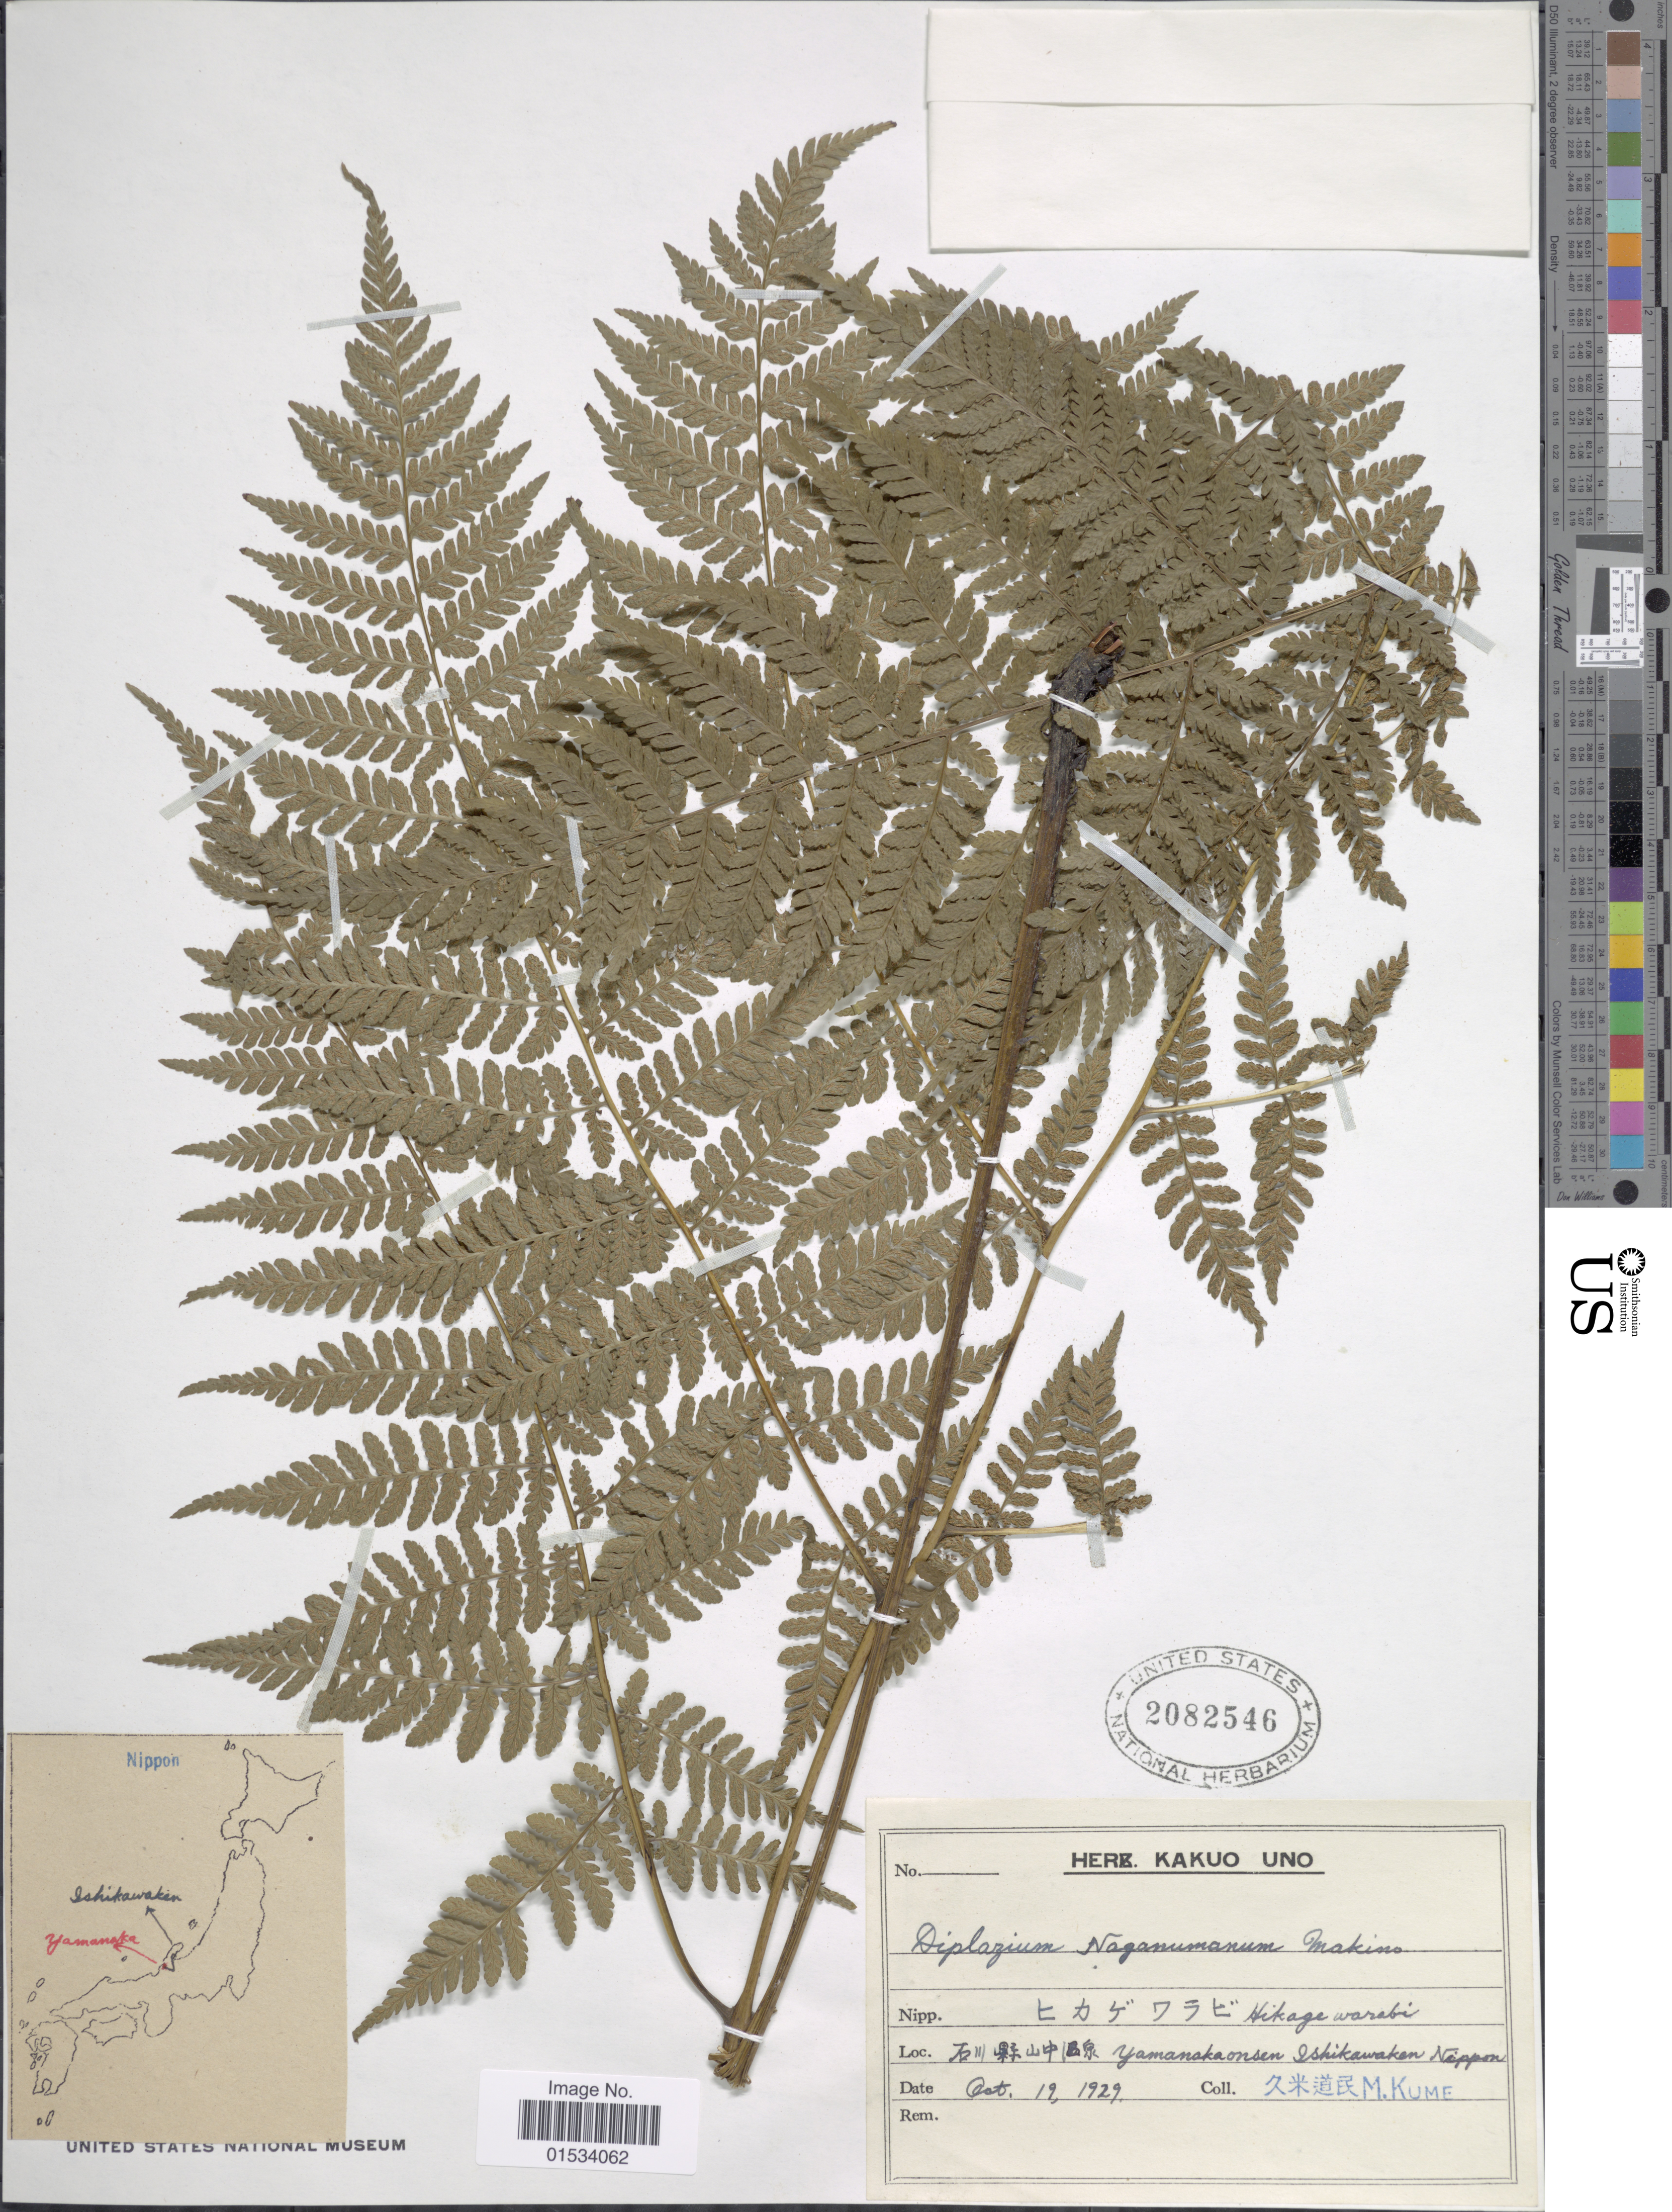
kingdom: Plantae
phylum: Tracheophyta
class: Polypodiopsida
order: Polypodiales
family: Athyriaceae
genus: Diplazium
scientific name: Diplazium naganumanum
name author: Baker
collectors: M. Kume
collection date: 1929-10-19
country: Japan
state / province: Isikawa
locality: Yamanakaonsen, Ishikawaken, Nippon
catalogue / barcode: US 2082546